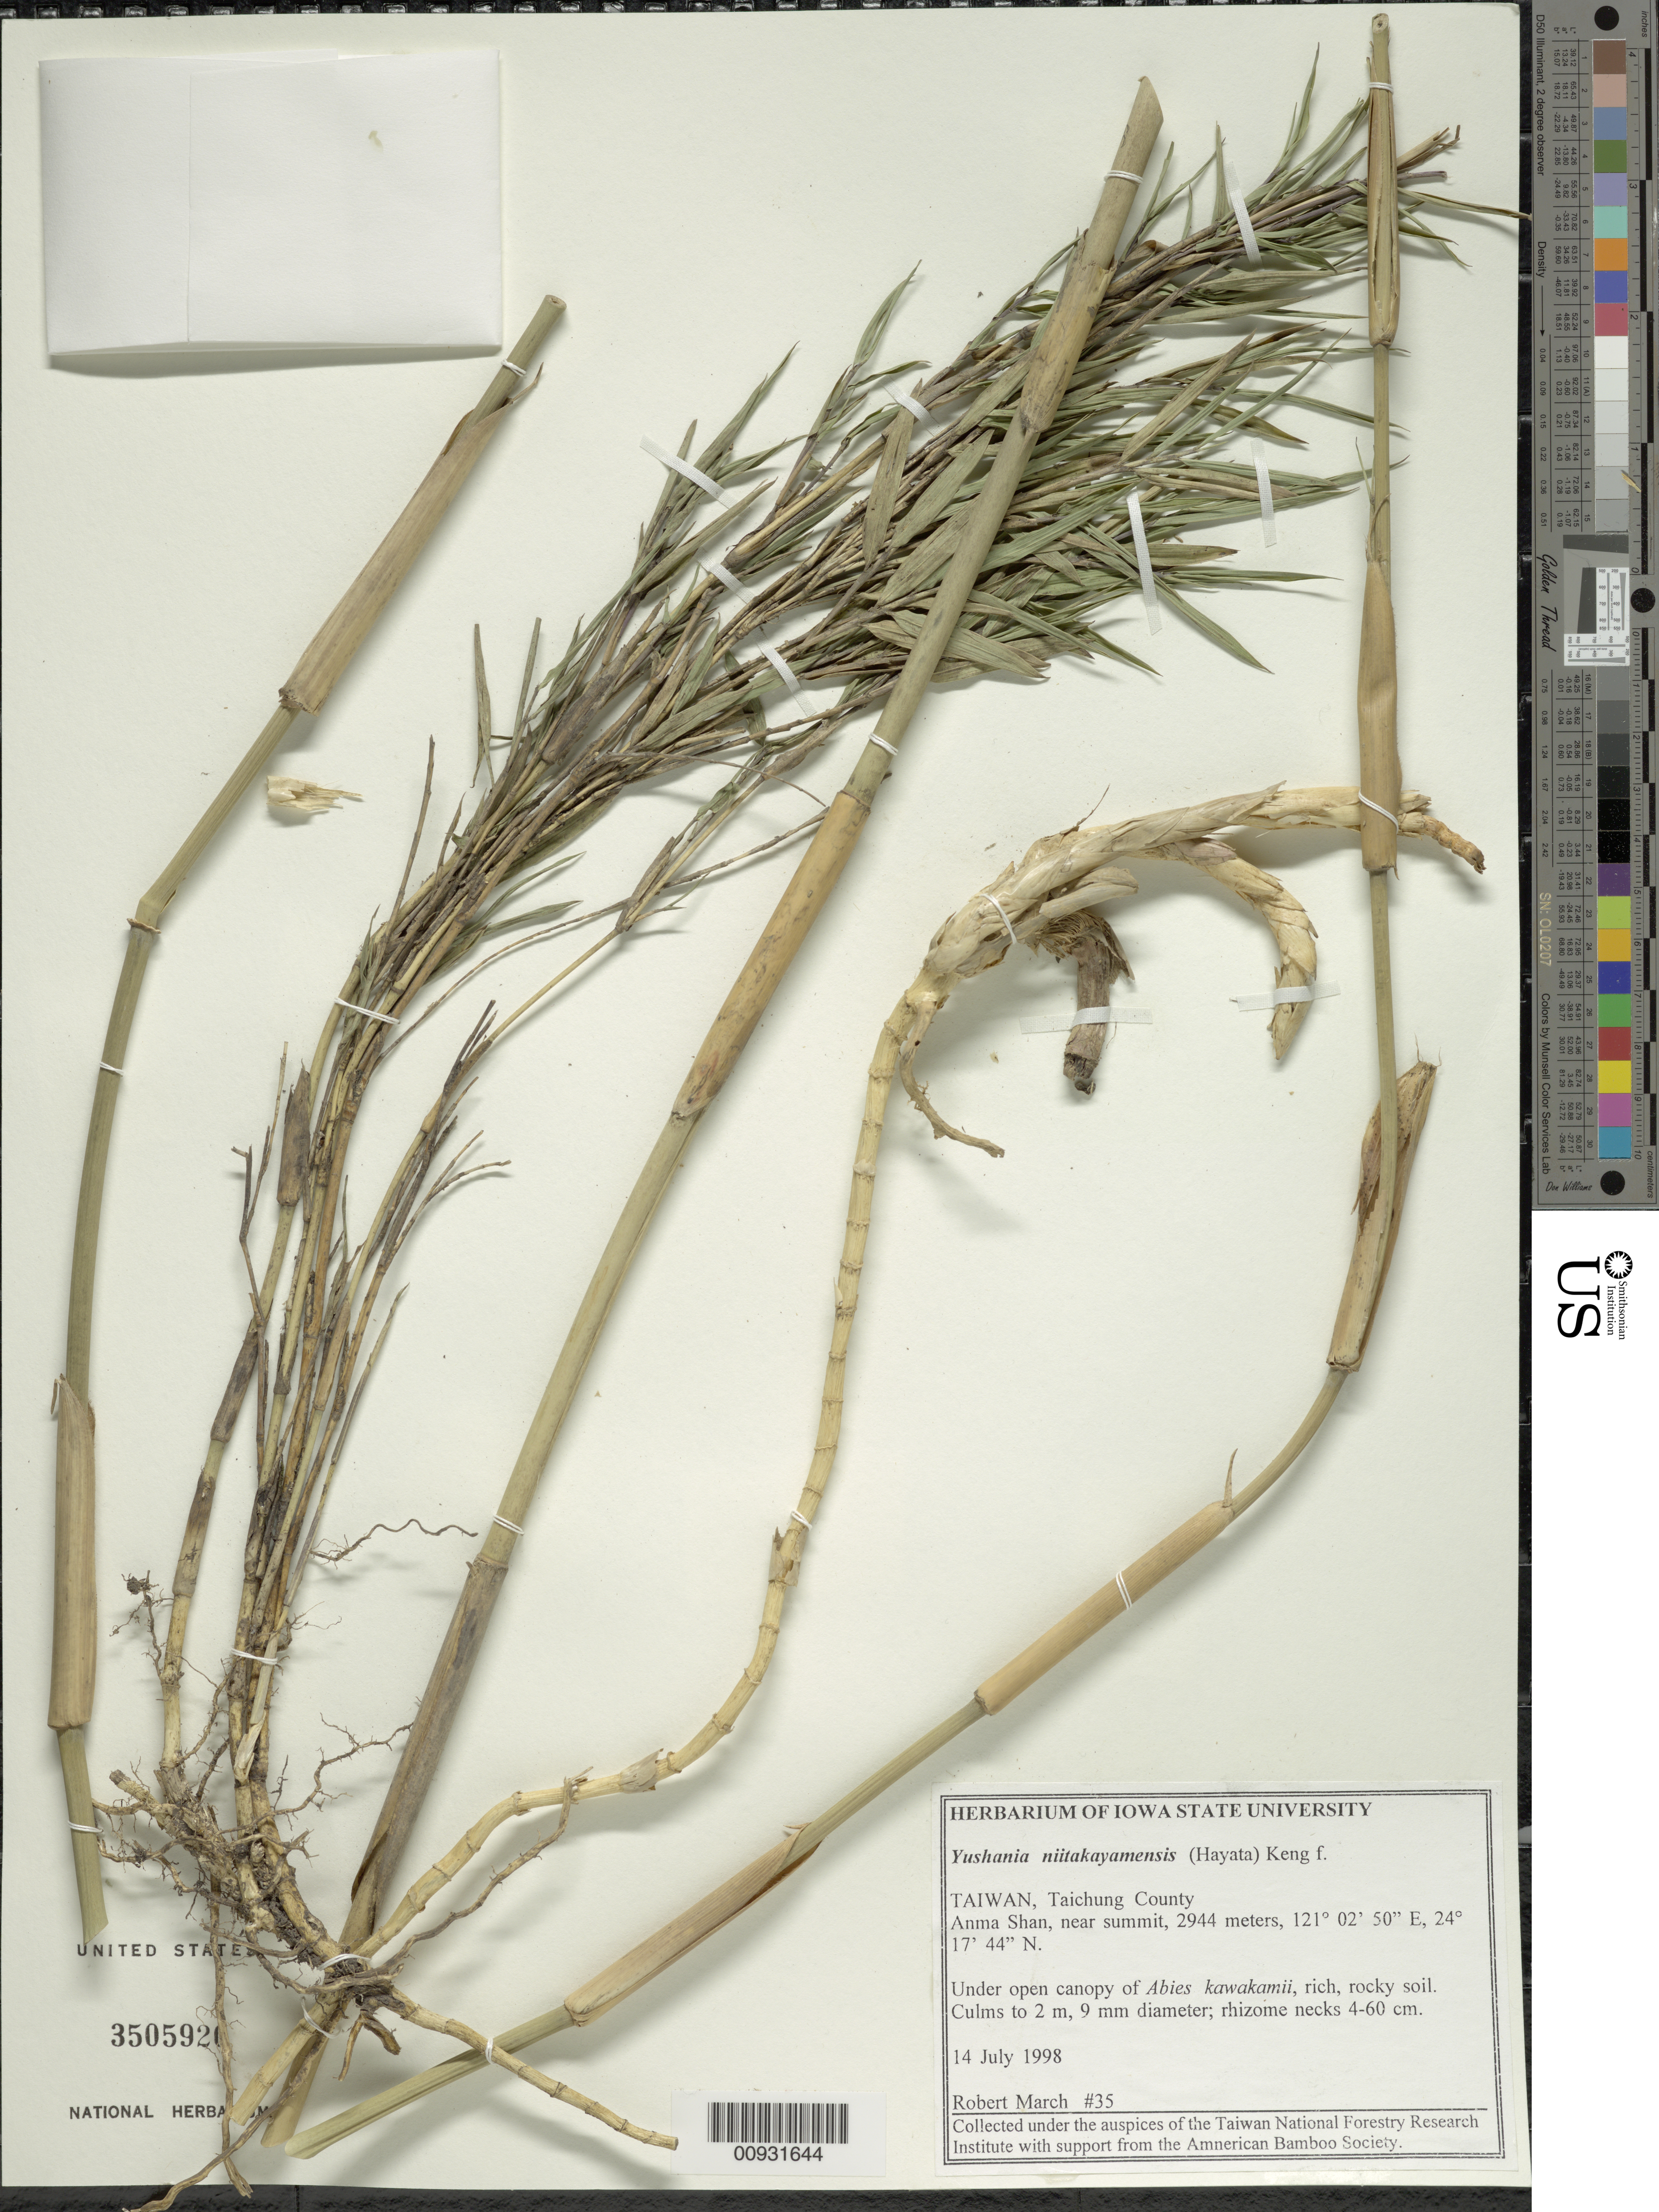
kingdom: Plantae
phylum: Tracheophyta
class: Liliopsida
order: Poales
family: Poaceae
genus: Yushania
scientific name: Yushania niitakayamensis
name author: (Hayata) Keng f.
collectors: R. March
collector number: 35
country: Taiwan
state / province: Taichung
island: Taiwan [Formosa]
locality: Anma Shan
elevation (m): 2944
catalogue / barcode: US 3505920